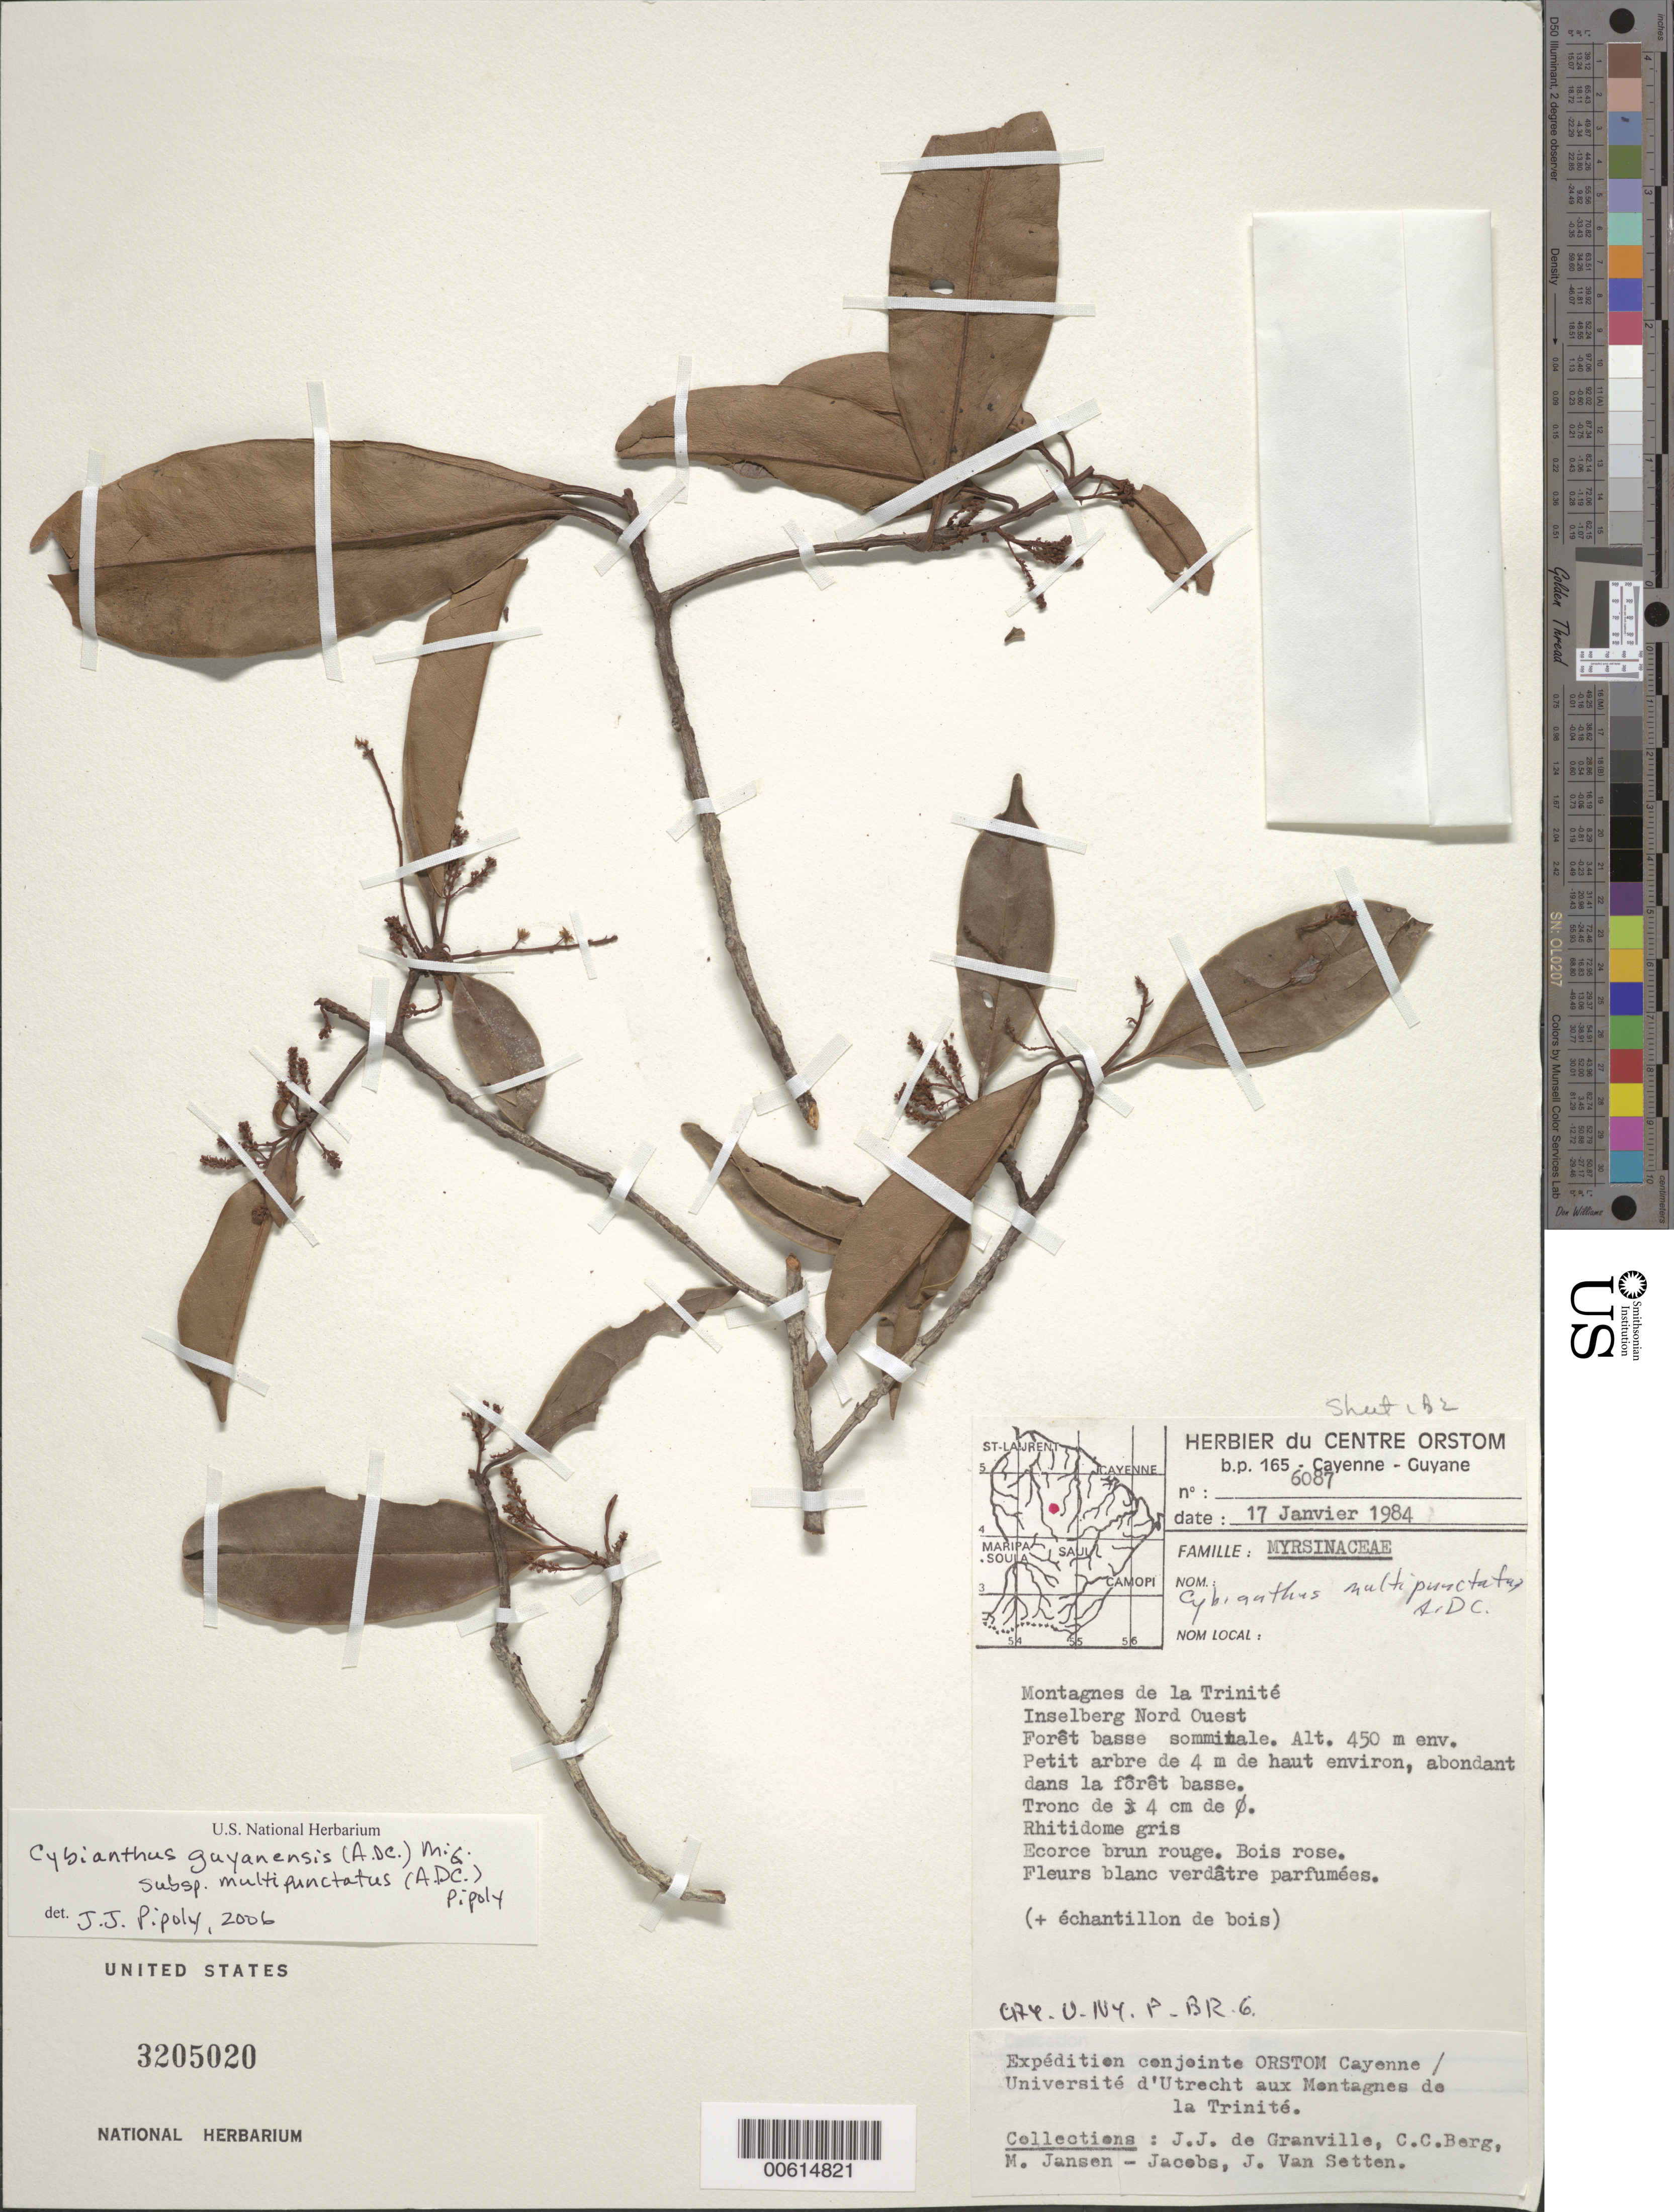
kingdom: Plantae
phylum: Tracheophyta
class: Magnoliopsida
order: Ericales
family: Primulaceae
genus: Cybianthus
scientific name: Cybianthus guyanensis subsp. multipunctatus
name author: (A. DC.) Pipoly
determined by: Pipoly, J. J., III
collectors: J.-J. de Granville, C. C. Berg, M. J. Jansen-Jacobs & J. van Setten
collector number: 6087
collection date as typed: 17-Jan-84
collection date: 1984-01-17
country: French Guiana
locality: Montagnes de la Trinité, Bassin de la Mana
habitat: Forêt basse sommitale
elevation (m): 450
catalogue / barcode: US 3205020